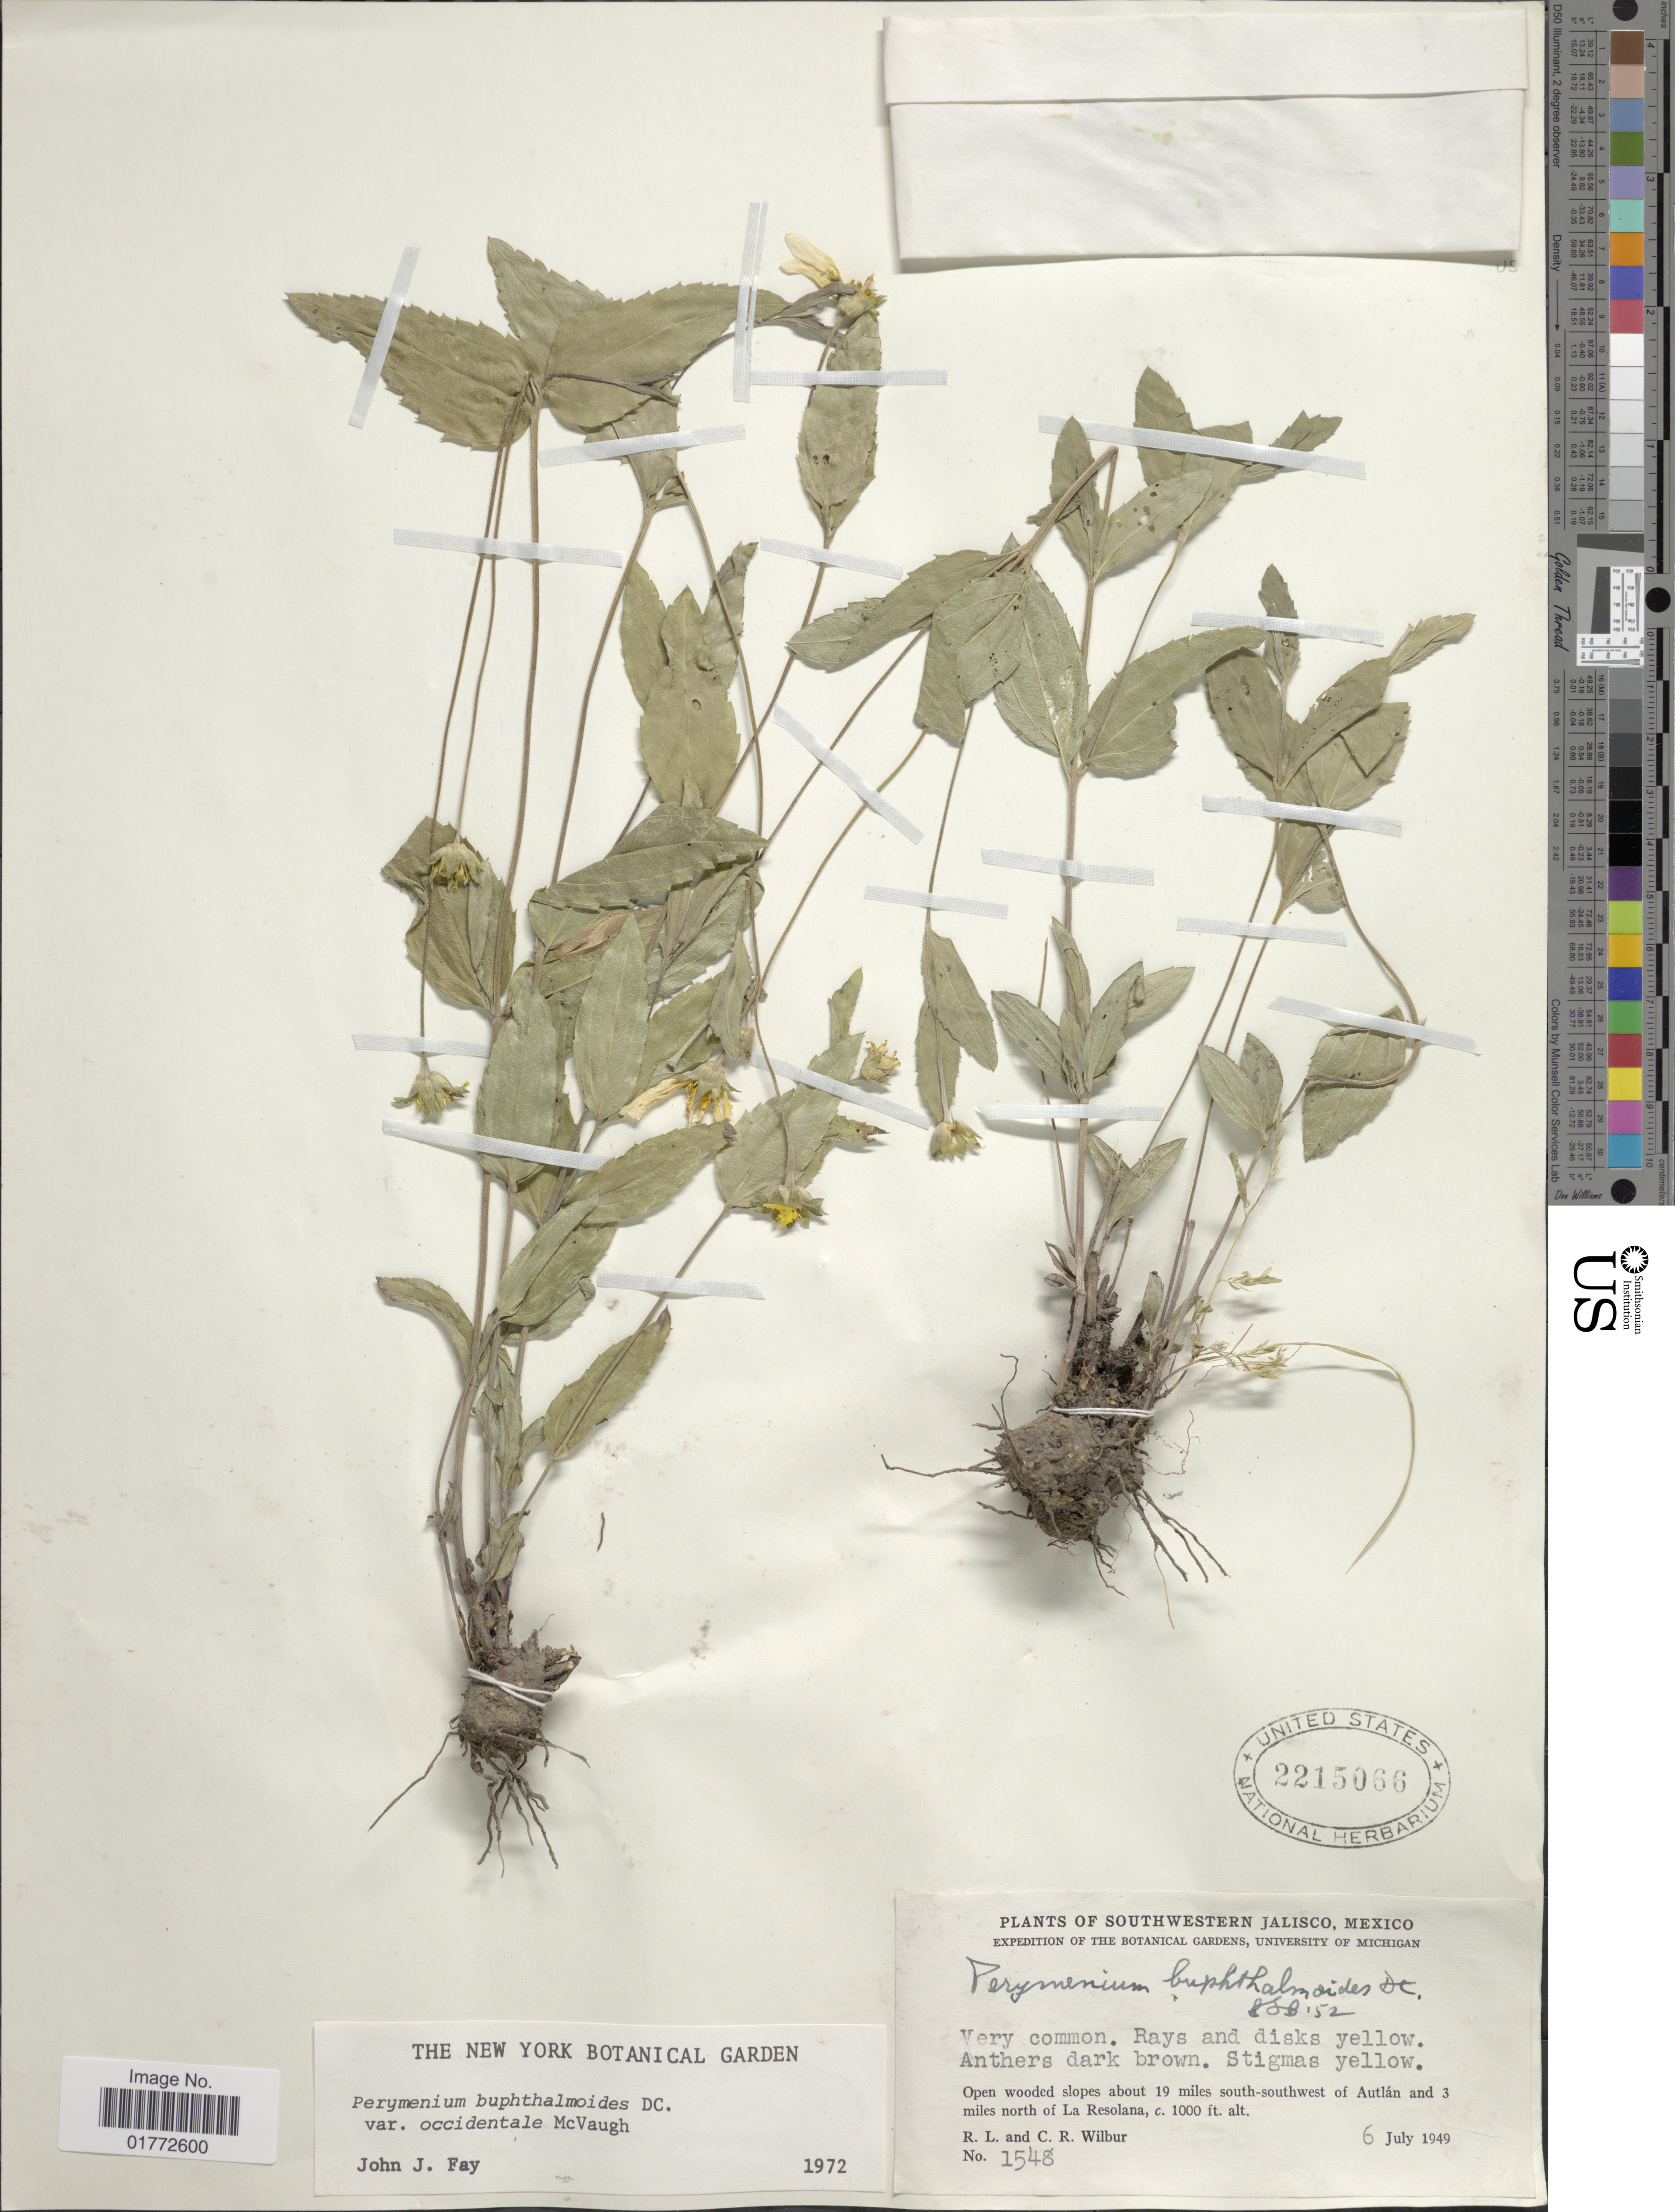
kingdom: Plantae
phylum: Tracheophyta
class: Magnoliopsida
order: Asterales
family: Asteraceae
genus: Perymenium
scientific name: Perymenium buphthalmoides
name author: DC.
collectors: R. L. Wilbur & C. Wilbur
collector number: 1548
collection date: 1949-07-06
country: Mexico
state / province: Jalisco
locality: Southwestern Jalisco, Open wooded slopes about 19 miles south-southwest of Autlan and 3 miles north of La Resolana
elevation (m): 305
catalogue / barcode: US 2215066